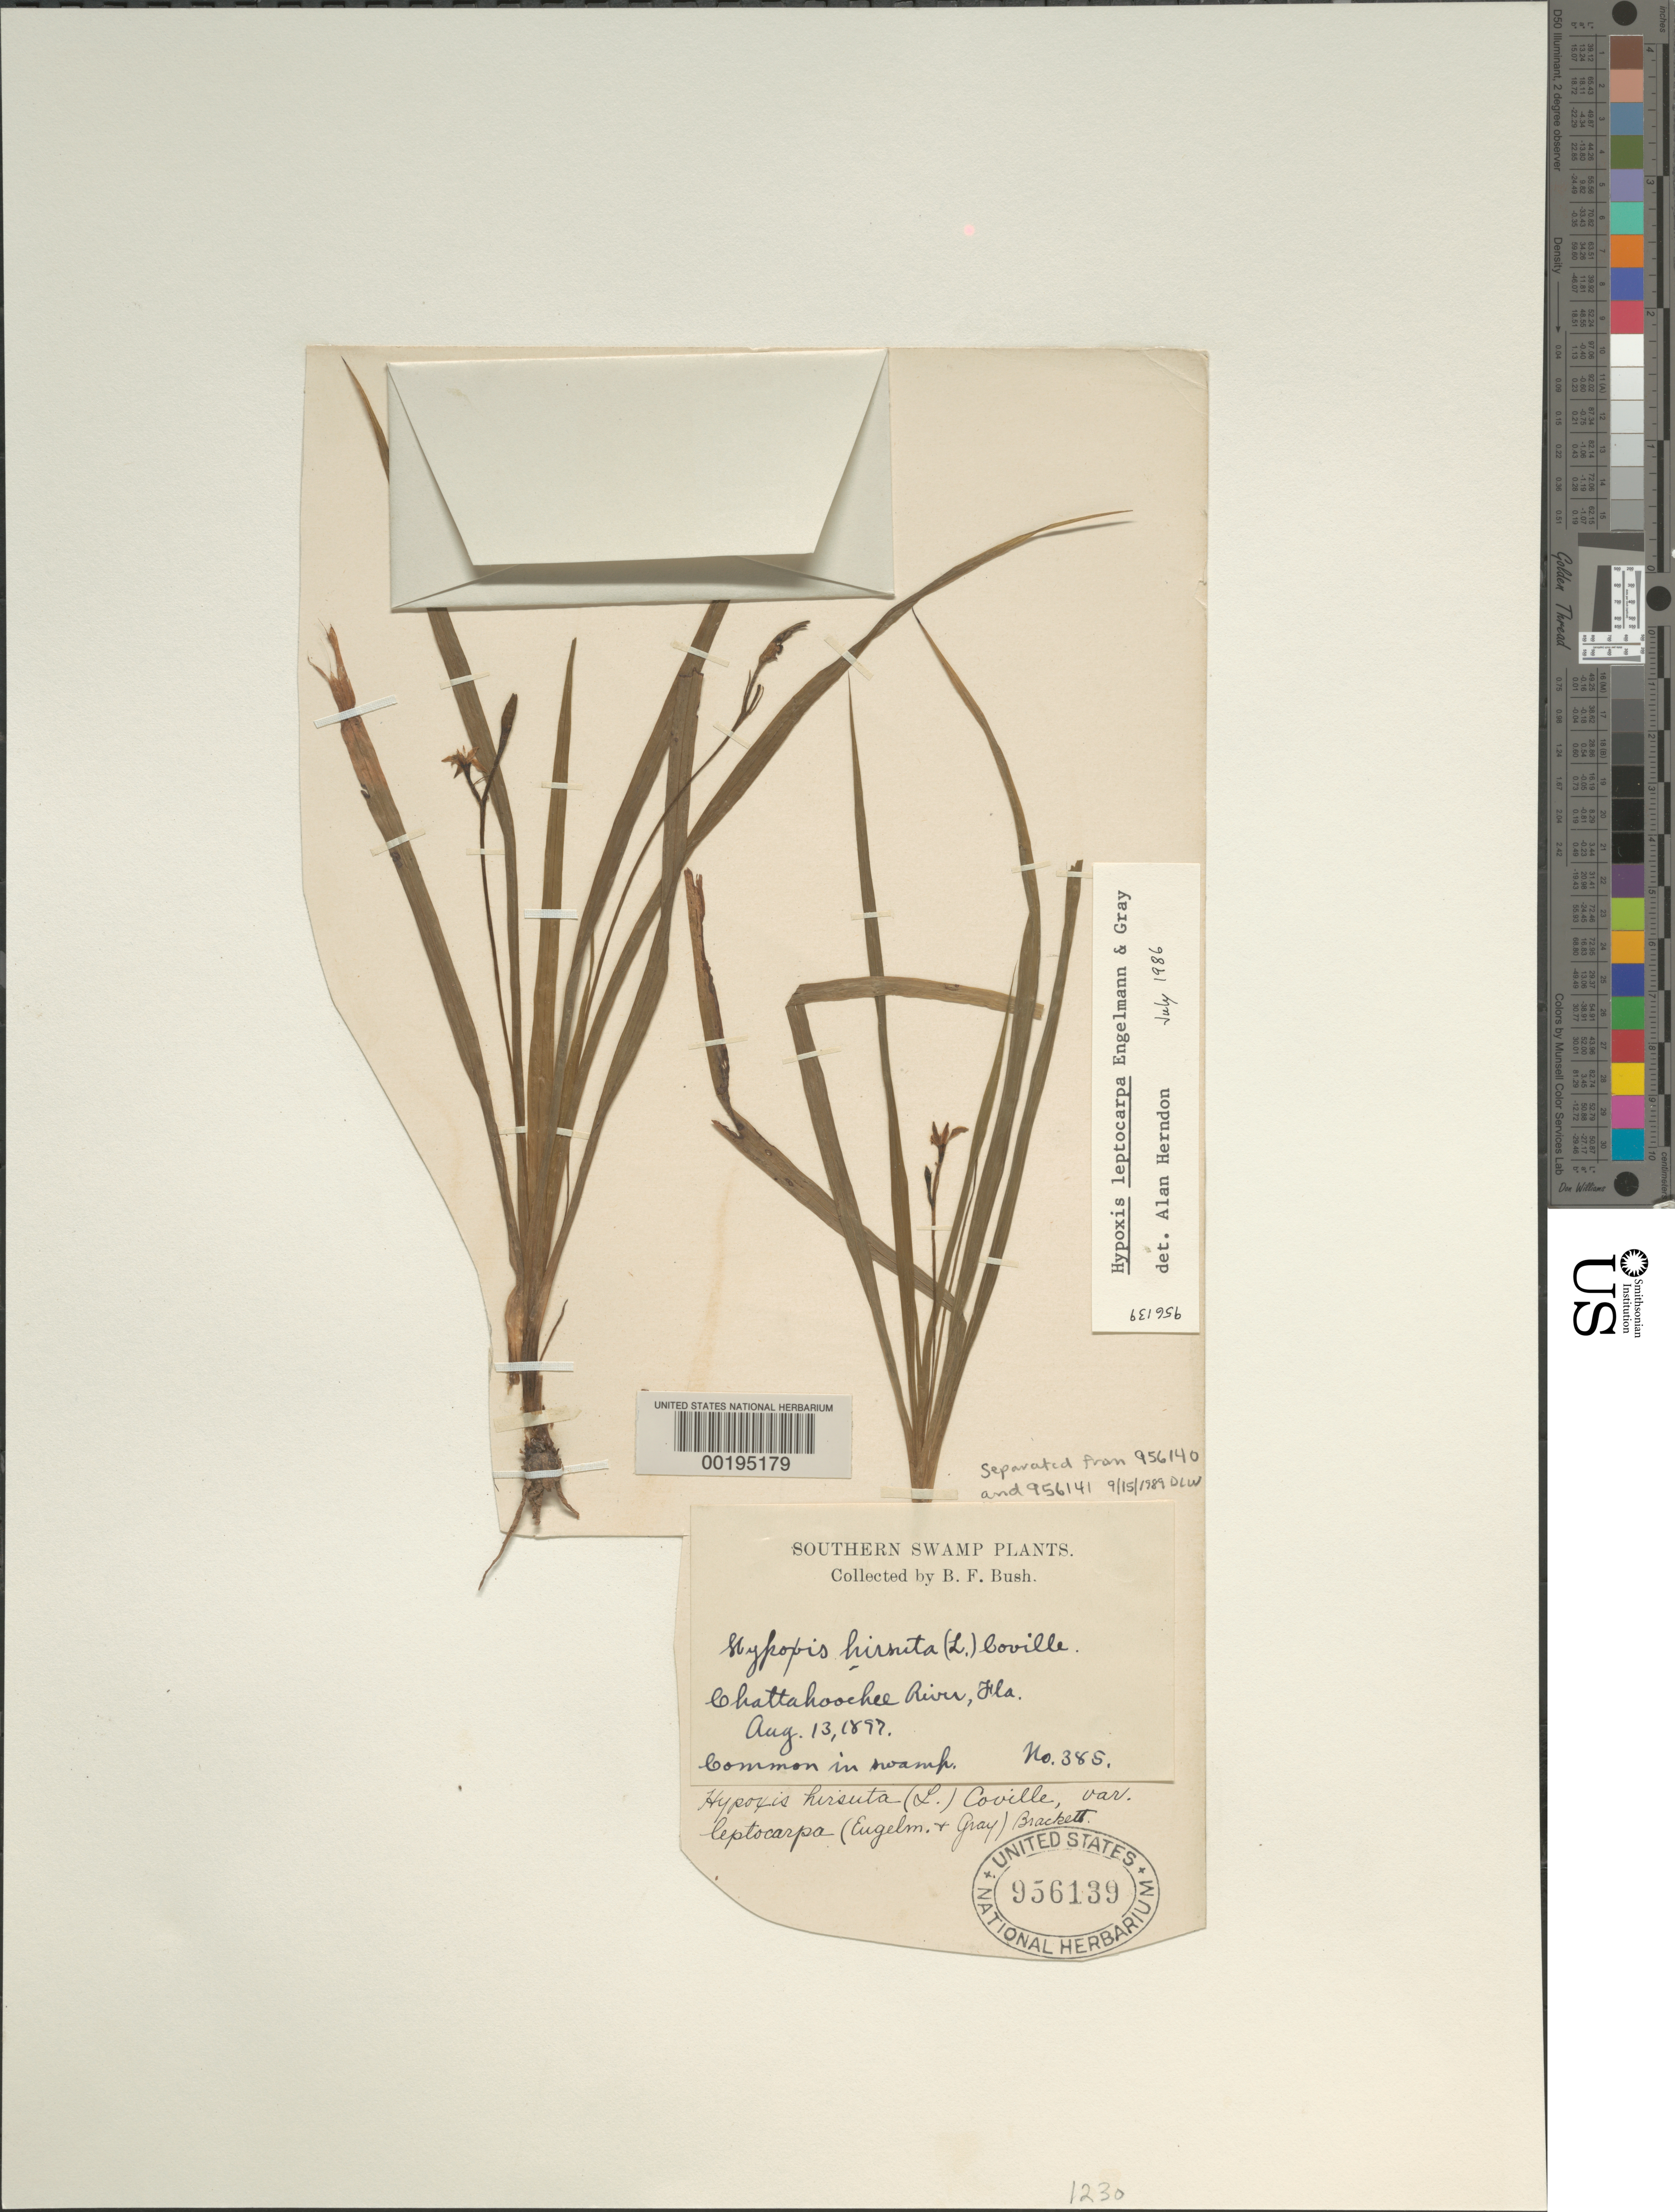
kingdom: Plantae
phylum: Tracheophyta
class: Liliopsida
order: Asparagales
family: Hypoxidaceae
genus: Hypoxis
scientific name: Hypoxis leptocarpa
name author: (Engelm. & A. Gray) Small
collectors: B. F. Bush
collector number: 385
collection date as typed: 12 Aug 1897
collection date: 1897-08-12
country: United States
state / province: Florida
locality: Chattahoochee river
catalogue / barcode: US 956139